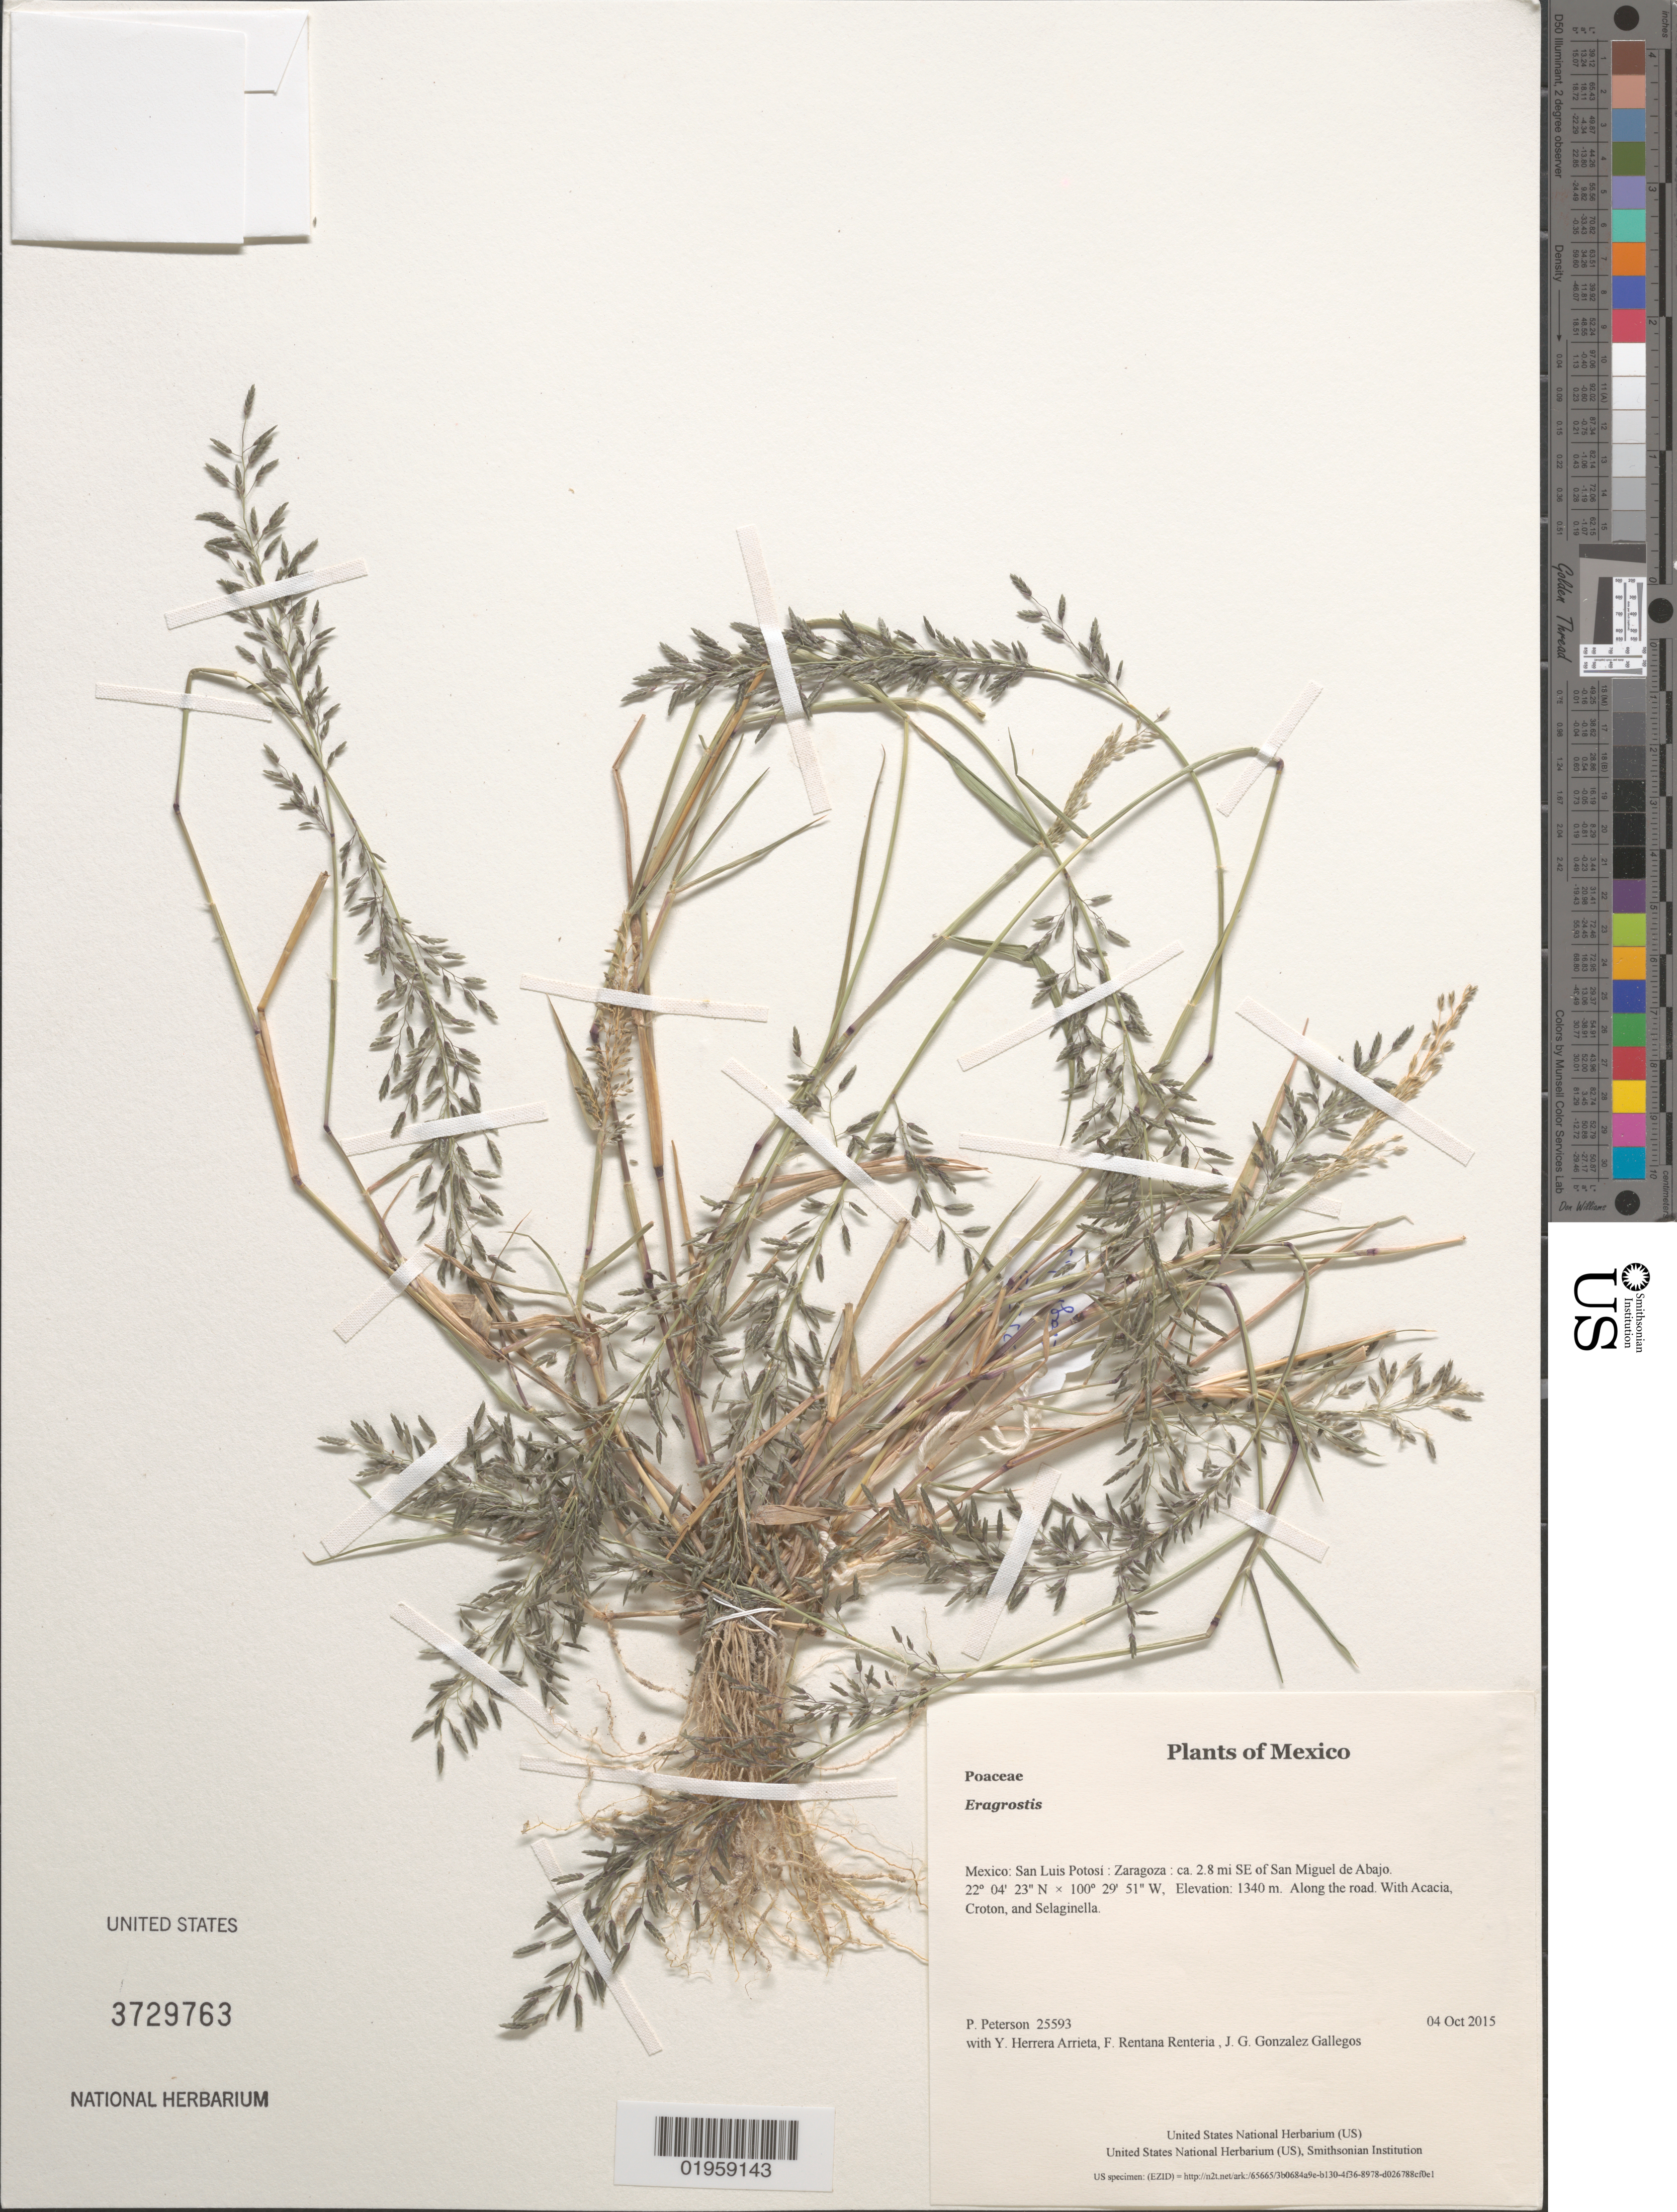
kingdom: Plantae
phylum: Tracheophyta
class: Liliopsida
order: Poales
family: Poaceae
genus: Eragrostis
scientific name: Eragrostis sp.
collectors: P. M. Peterson, Y. Herrera Arrieta, F. Rentana Renteria & J. G. Gonzalez Gallegos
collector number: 25593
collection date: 2015-10-04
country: Mexico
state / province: San Luis Potosí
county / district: Zaragoza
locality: ca. 2.8 mi SE of San Miguel de Abajo.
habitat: Along the road.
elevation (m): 1340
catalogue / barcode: US 3729763